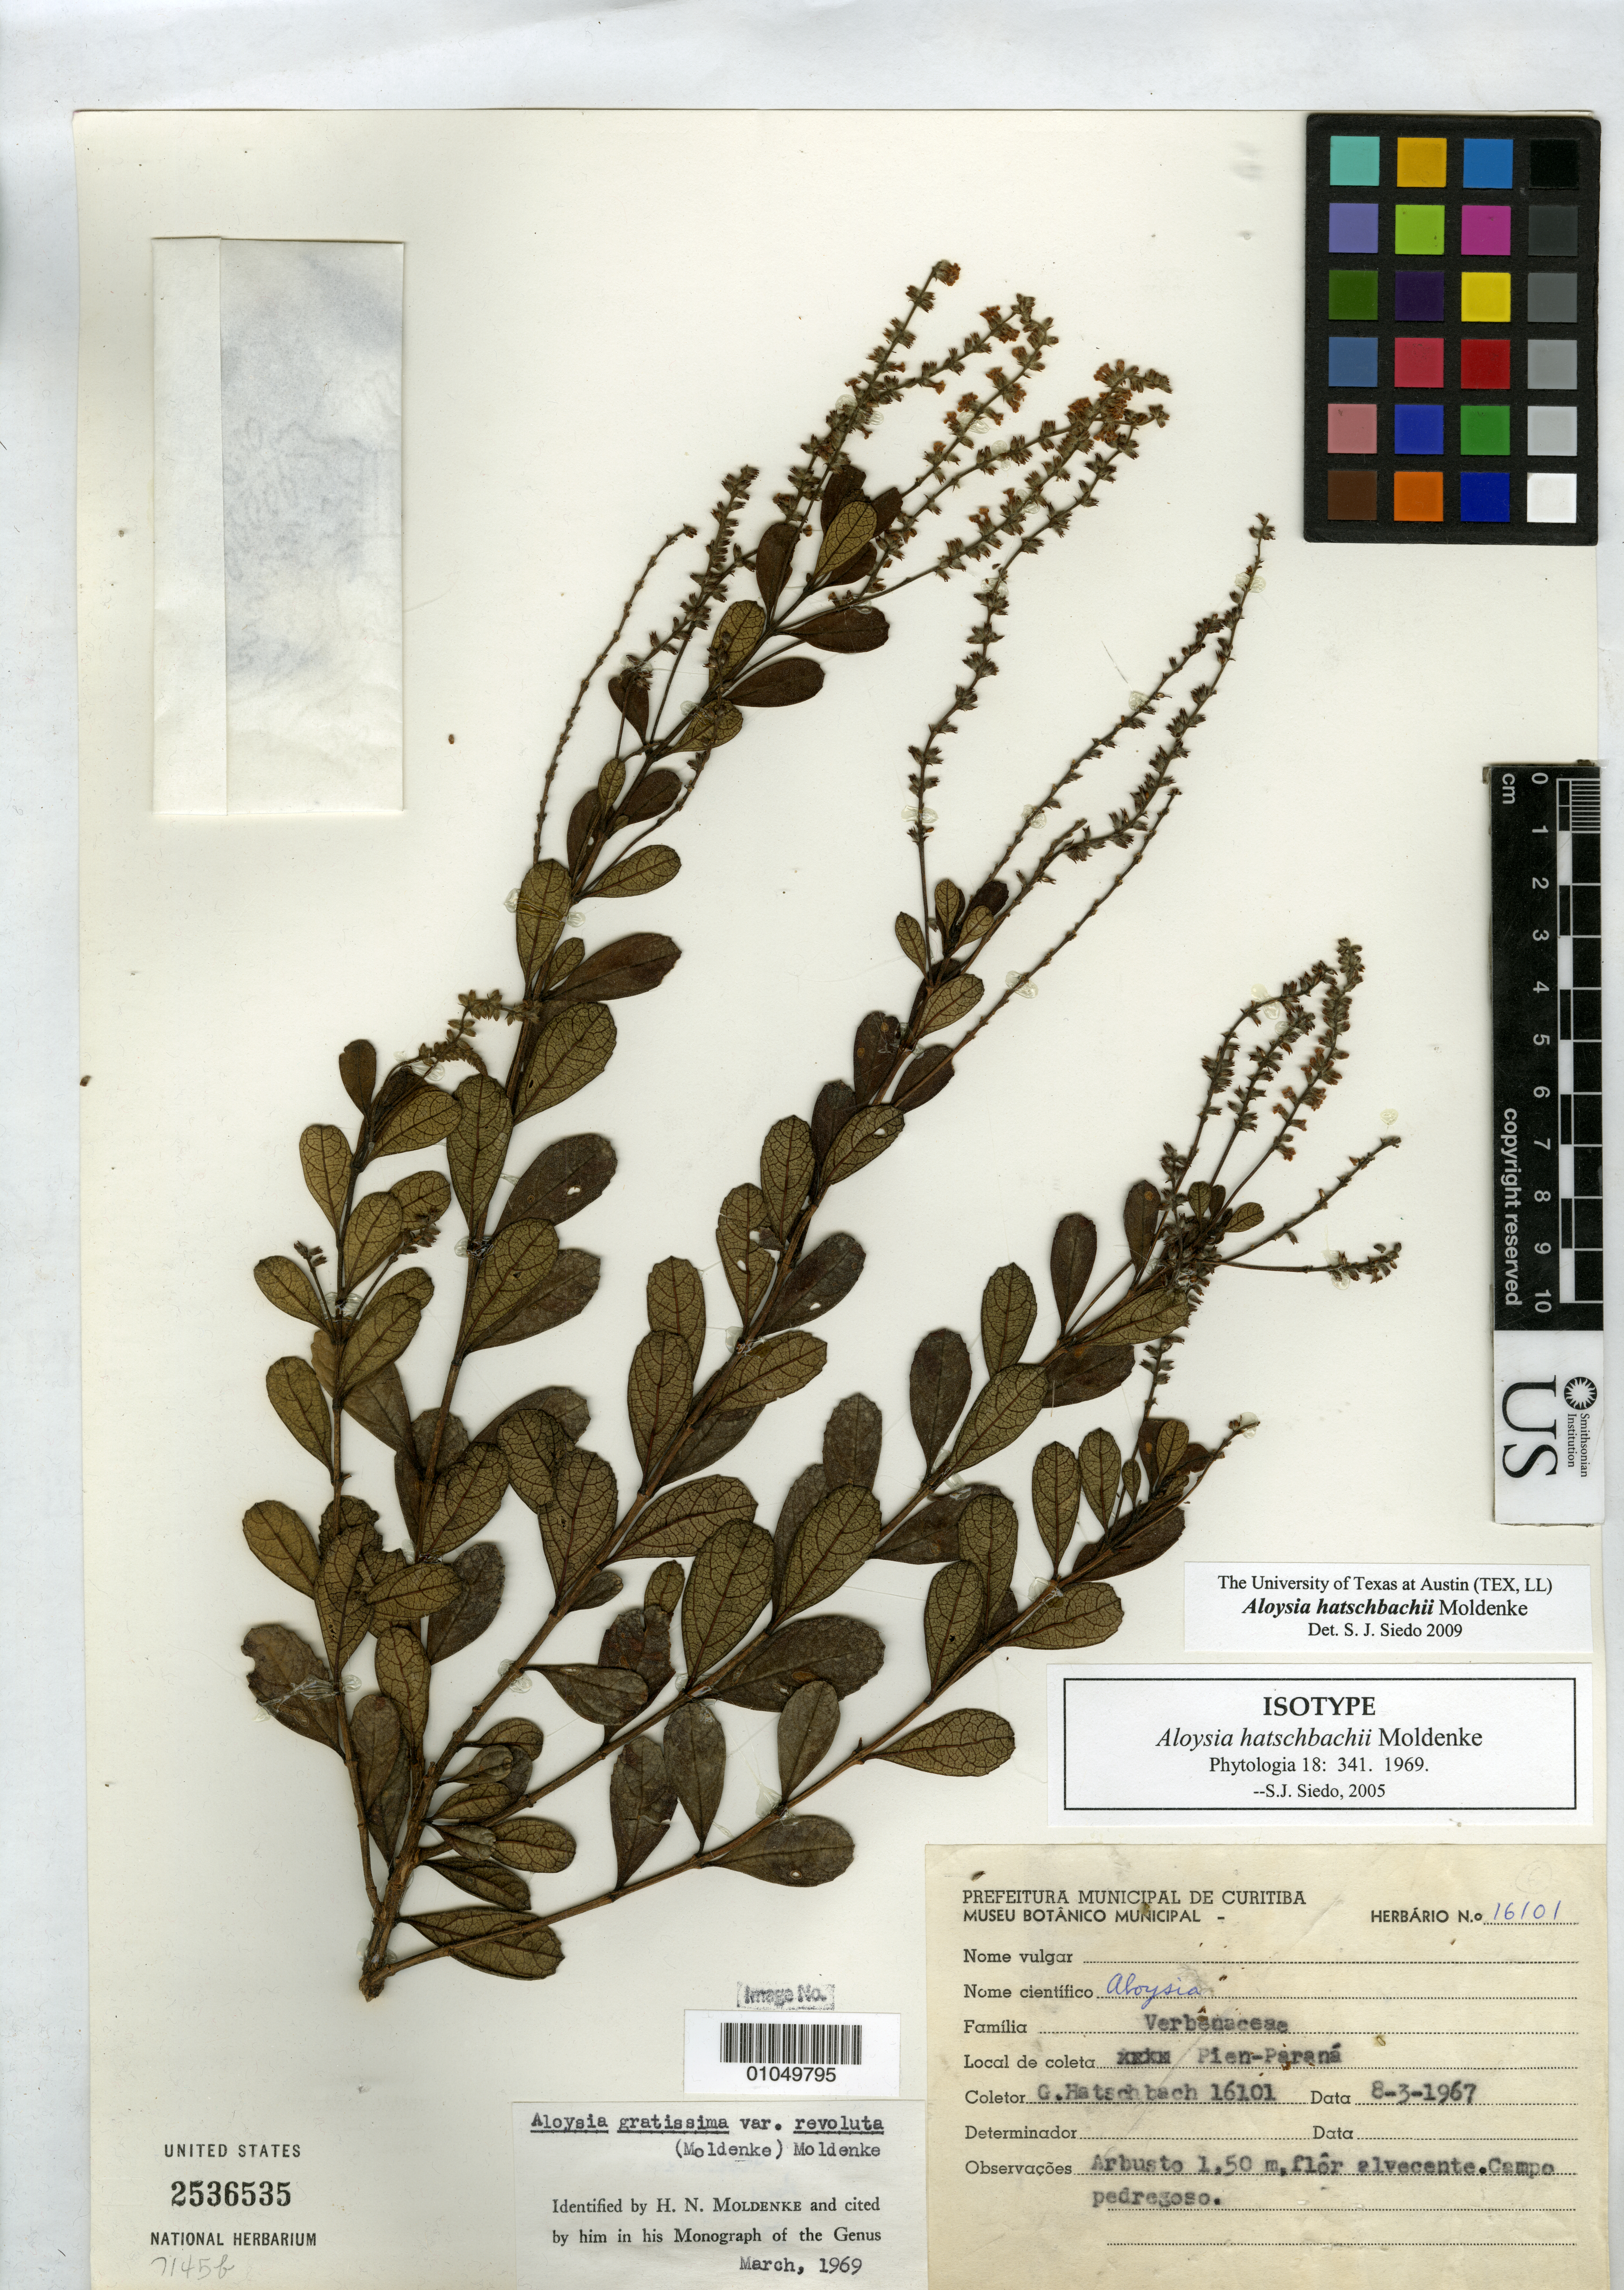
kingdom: Plantae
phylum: Tracheophyta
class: Magnoliopsida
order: Lamiales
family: Verbenaceae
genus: Aloysia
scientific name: Aloysia hatschbachii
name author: Moldenke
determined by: Siedo, S. J.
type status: Isotype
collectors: G. Hatschbach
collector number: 16101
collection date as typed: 08 Mar 1967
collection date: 1967-03-08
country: Brazil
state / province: Paraná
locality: Pien-Paraná.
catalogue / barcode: US 2536535